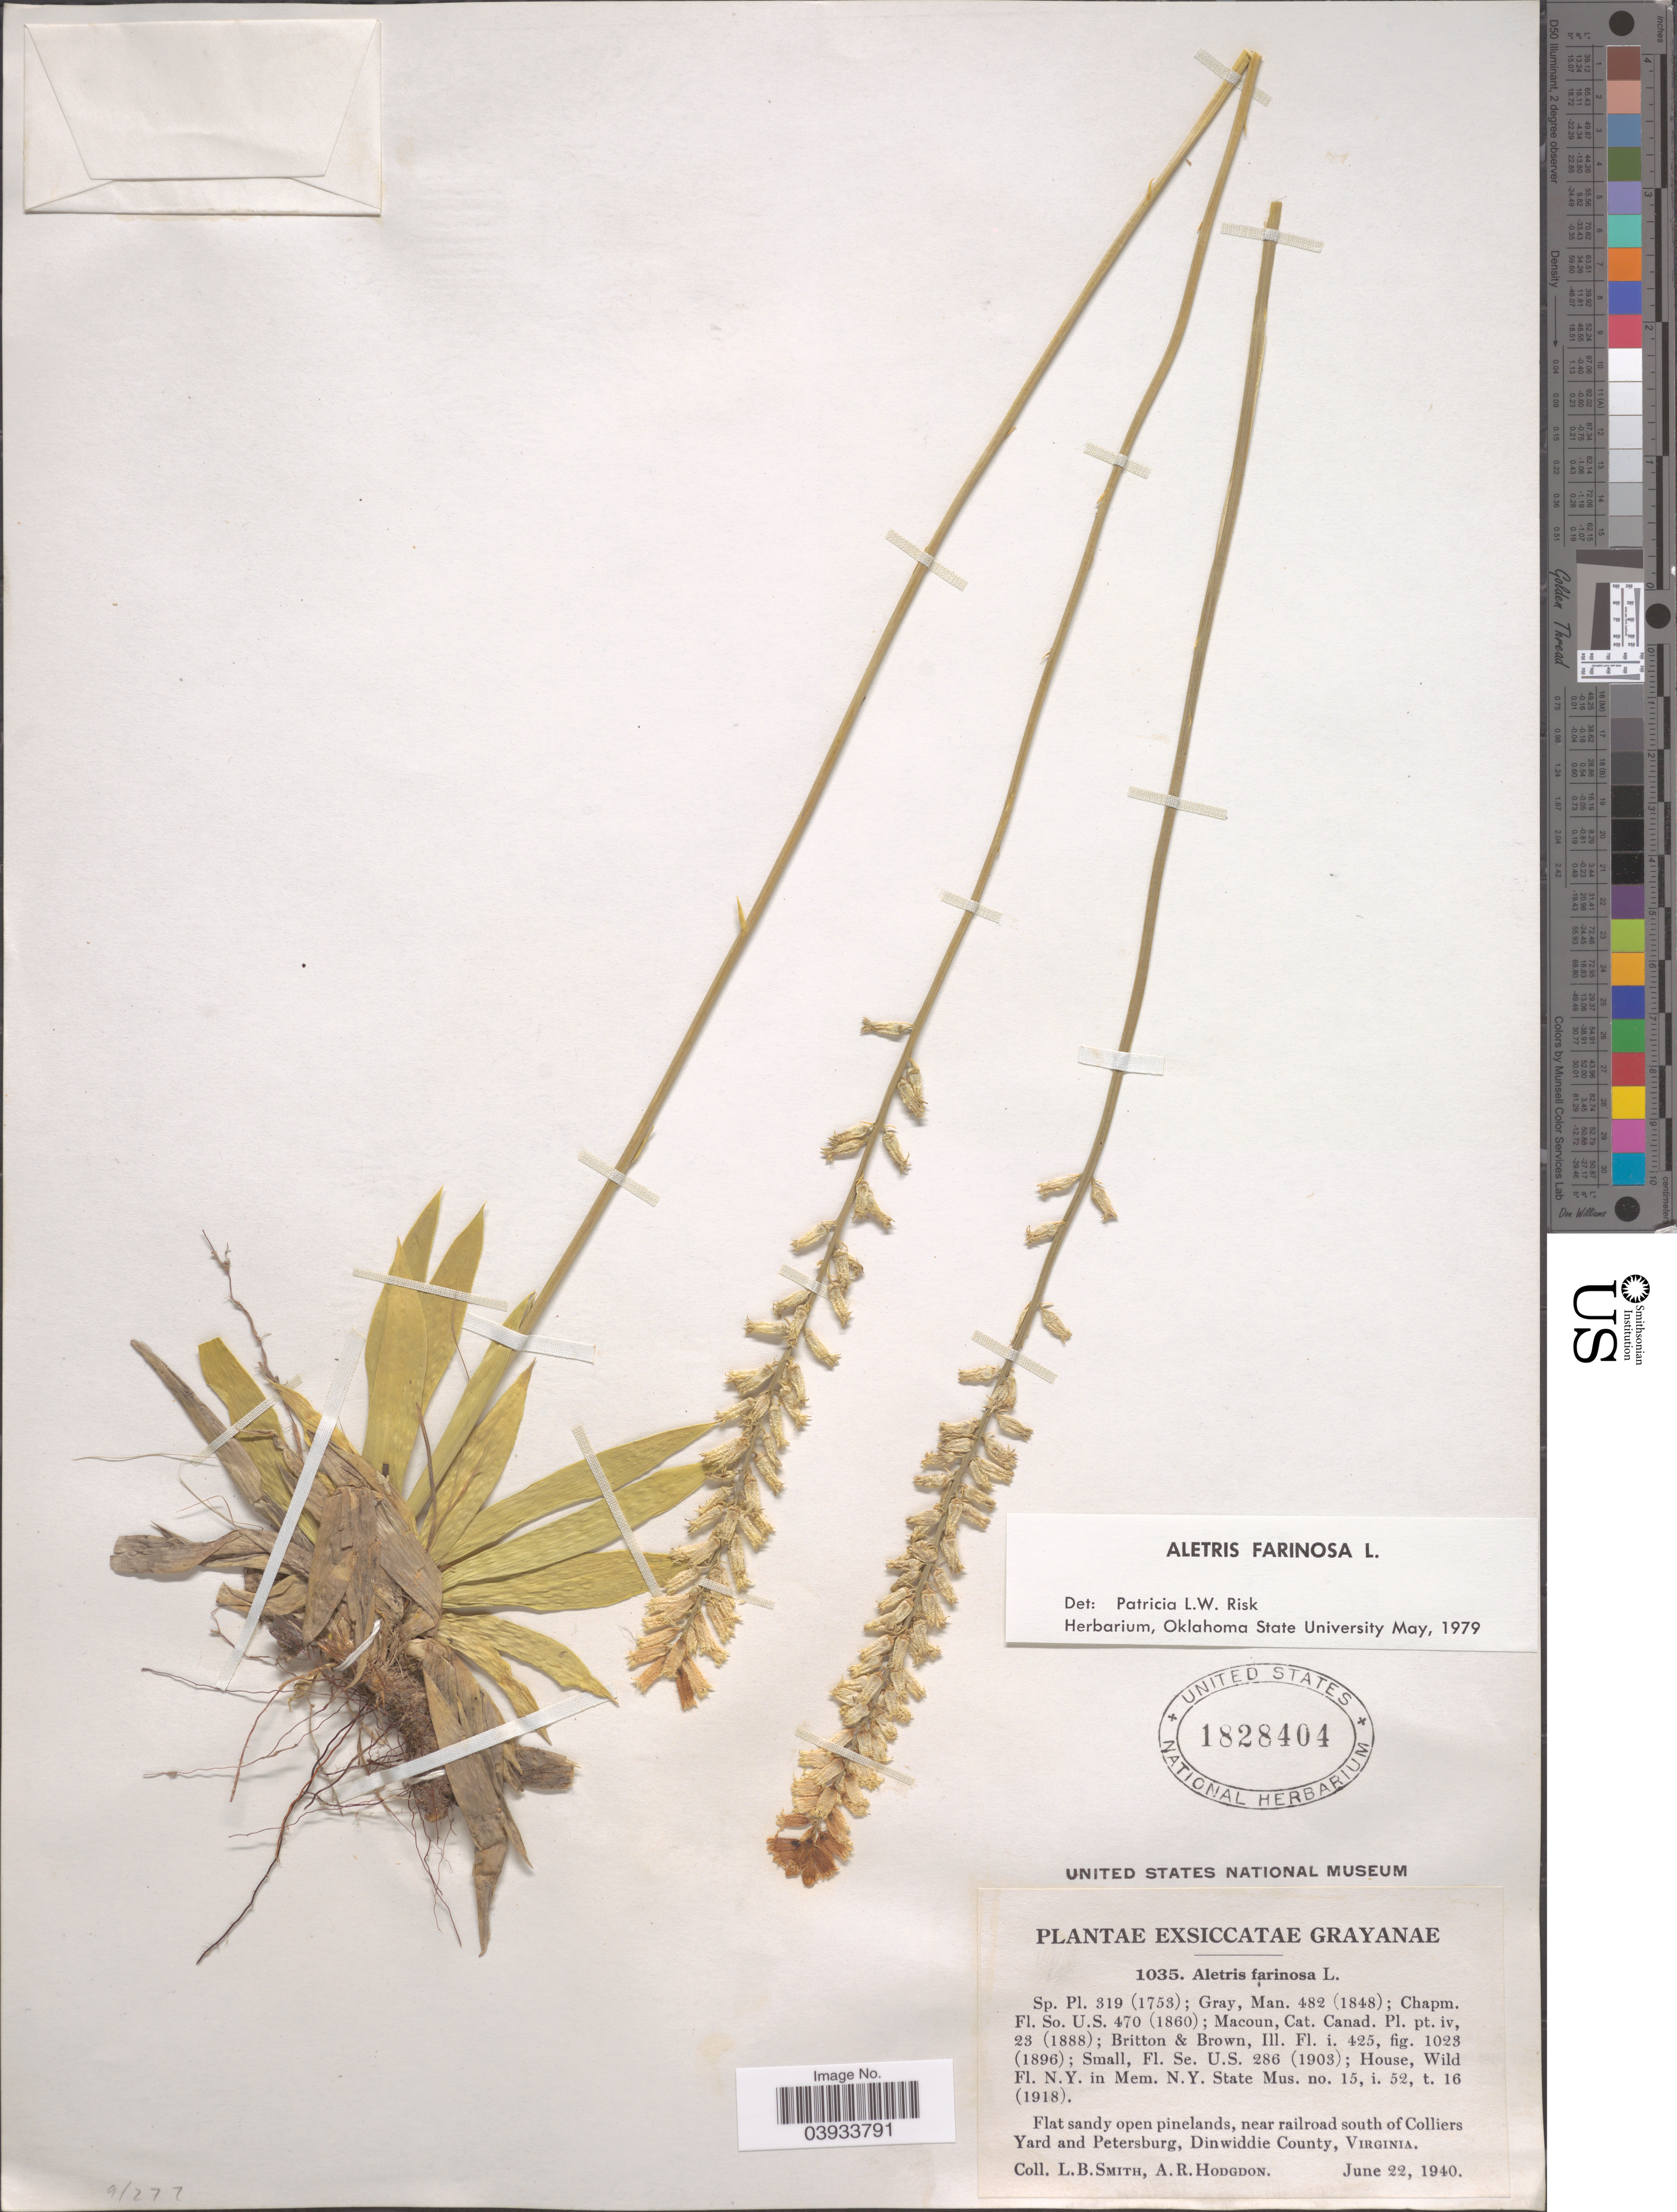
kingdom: Plantae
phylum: Tracheophyta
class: Liliopsida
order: Dioscoreales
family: Nartheciaceae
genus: Aletris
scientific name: Aletris farinosa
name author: L.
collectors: L. Smith & A. R. Hodgdon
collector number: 1035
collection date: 1940-06-22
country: United States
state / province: Virginia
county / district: Dinwiddie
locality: Near railroad south of Colliers Yard and Petersburg, Dinwiddle County.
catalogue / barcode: US 1828404